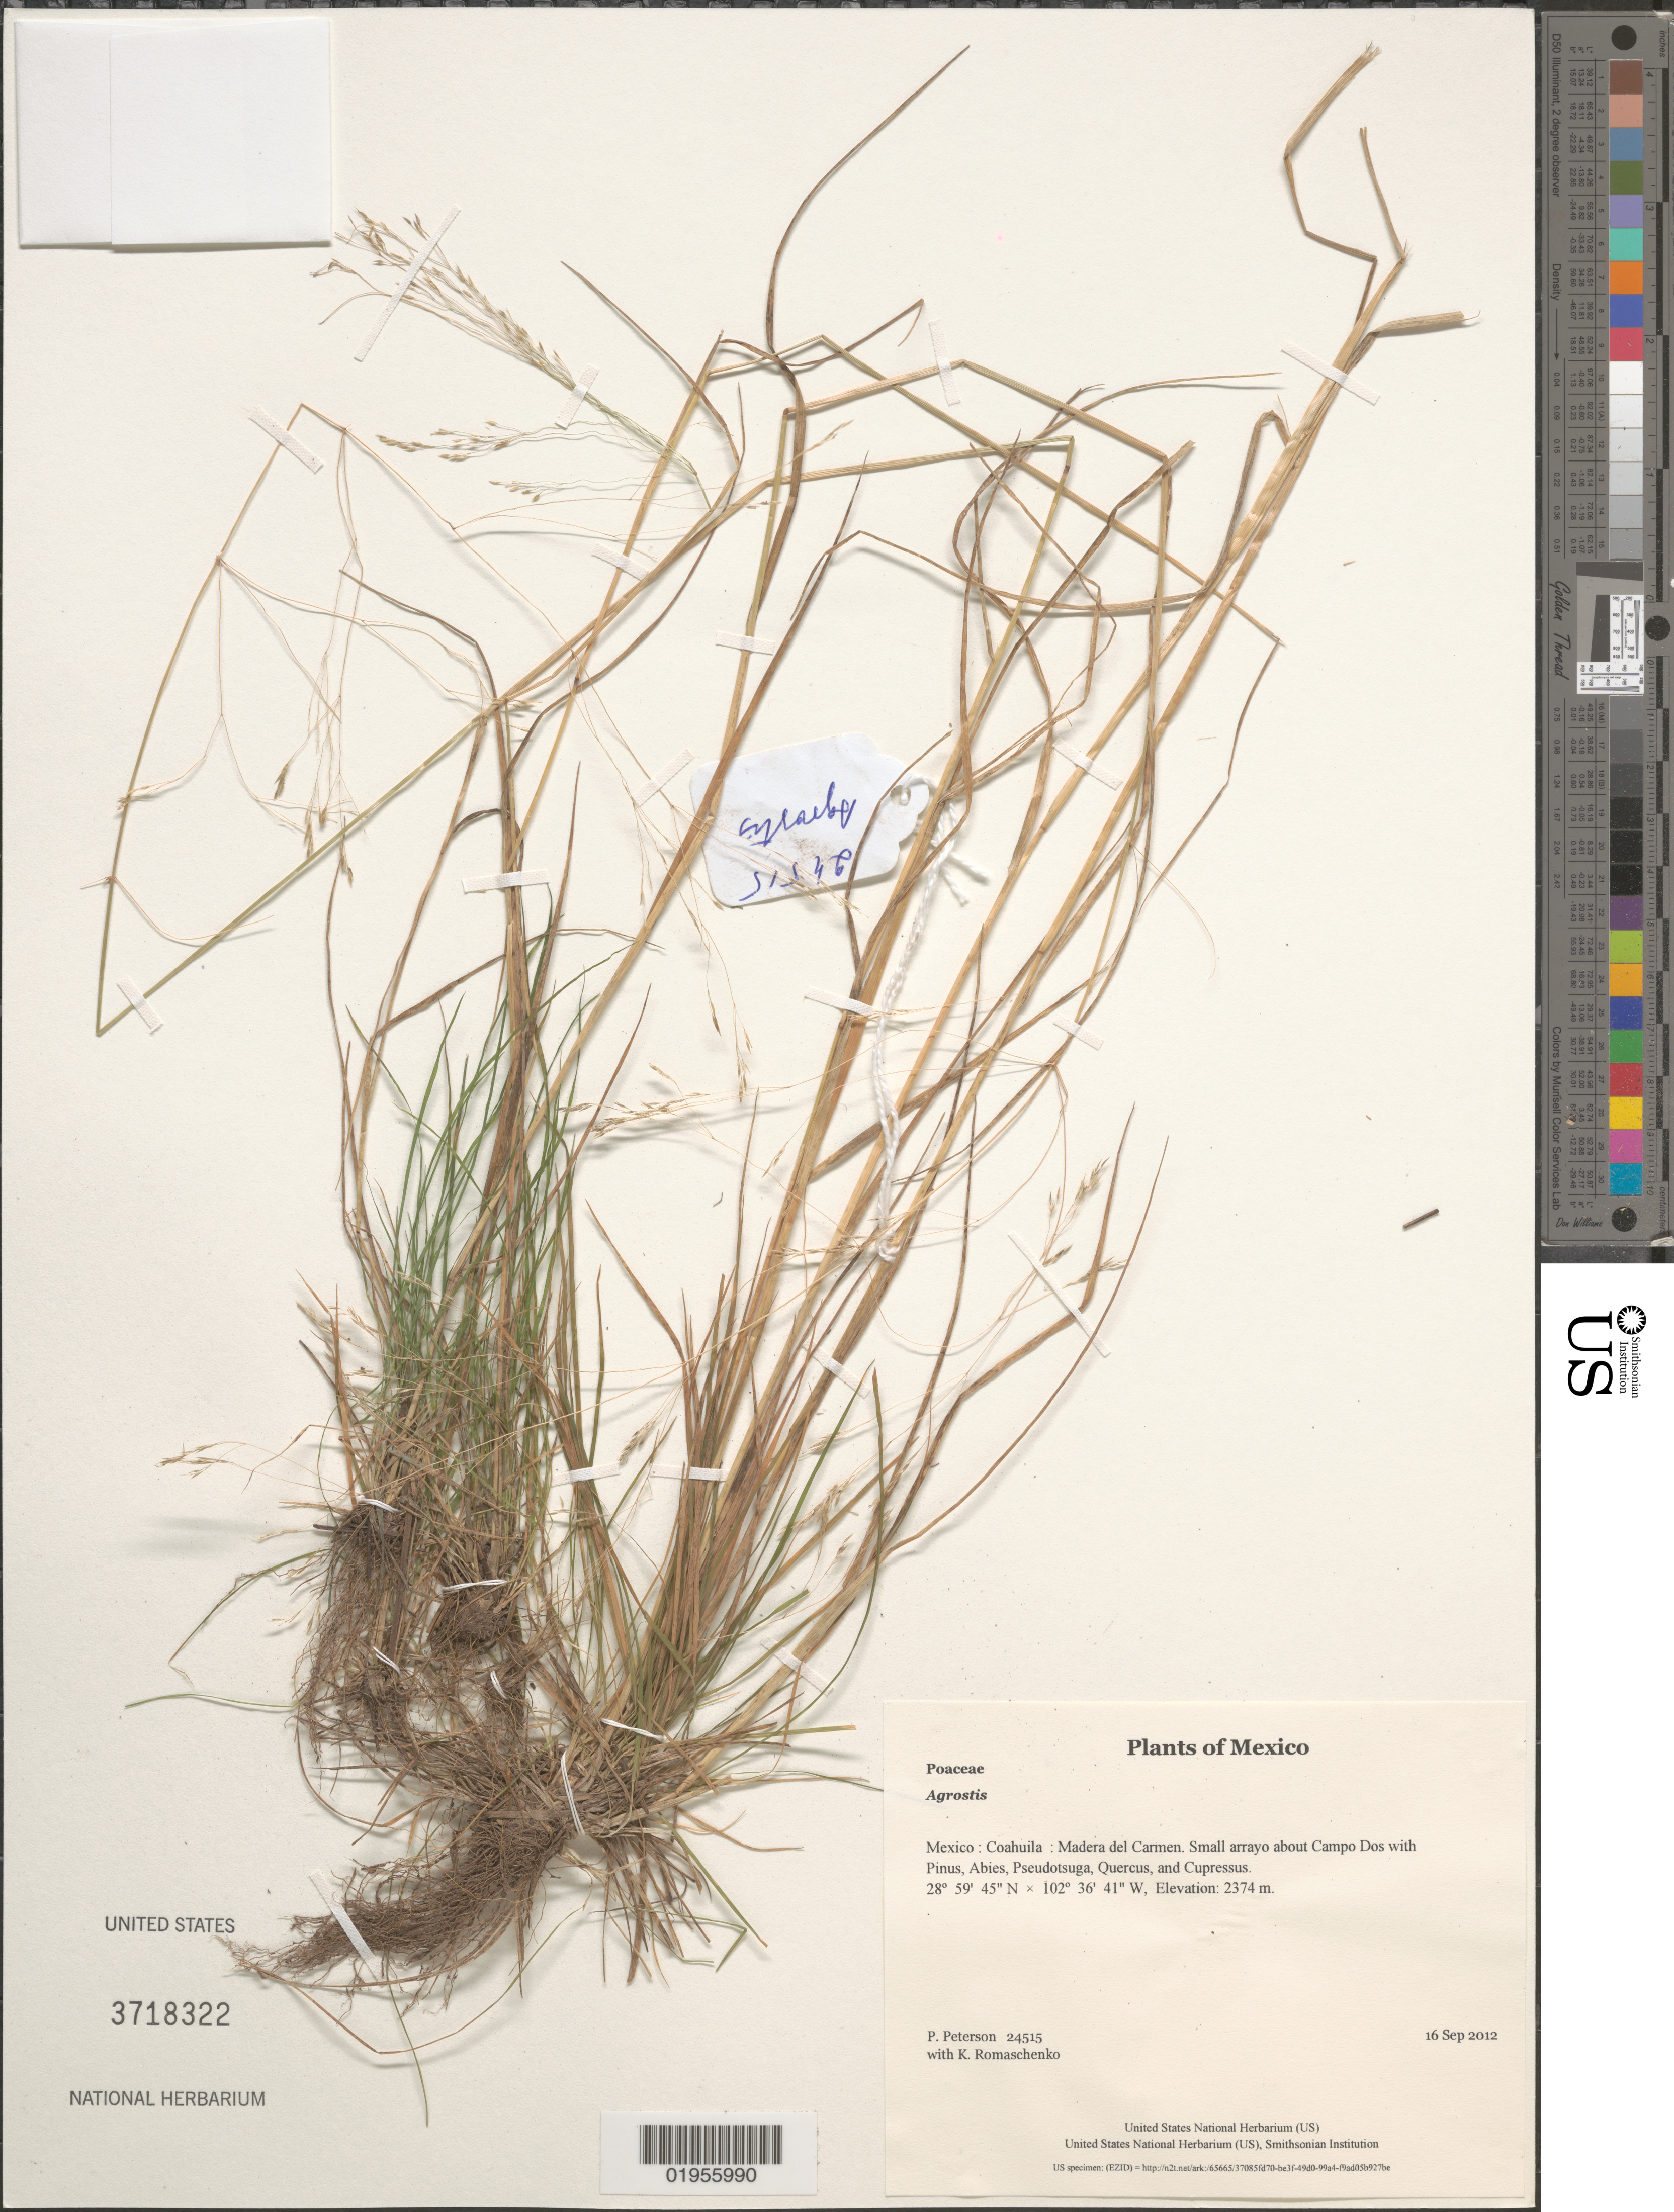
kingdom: Plantae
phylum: Tracheophyta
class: Liliopsida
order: Poales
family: Poaceae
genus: Agrostis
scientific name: Agrostis sp.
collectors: P. M. Peterson & K. Romaschenko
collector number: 24515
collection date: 2012-09-16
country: Mexico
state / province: Coahuila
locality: Madera del Carmen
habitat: Small arrayo about Campo Dos with Pinus, Abies, Pseudotsuga, Quercus, and Cupressus.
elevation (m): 2374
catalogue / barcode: US 3718322